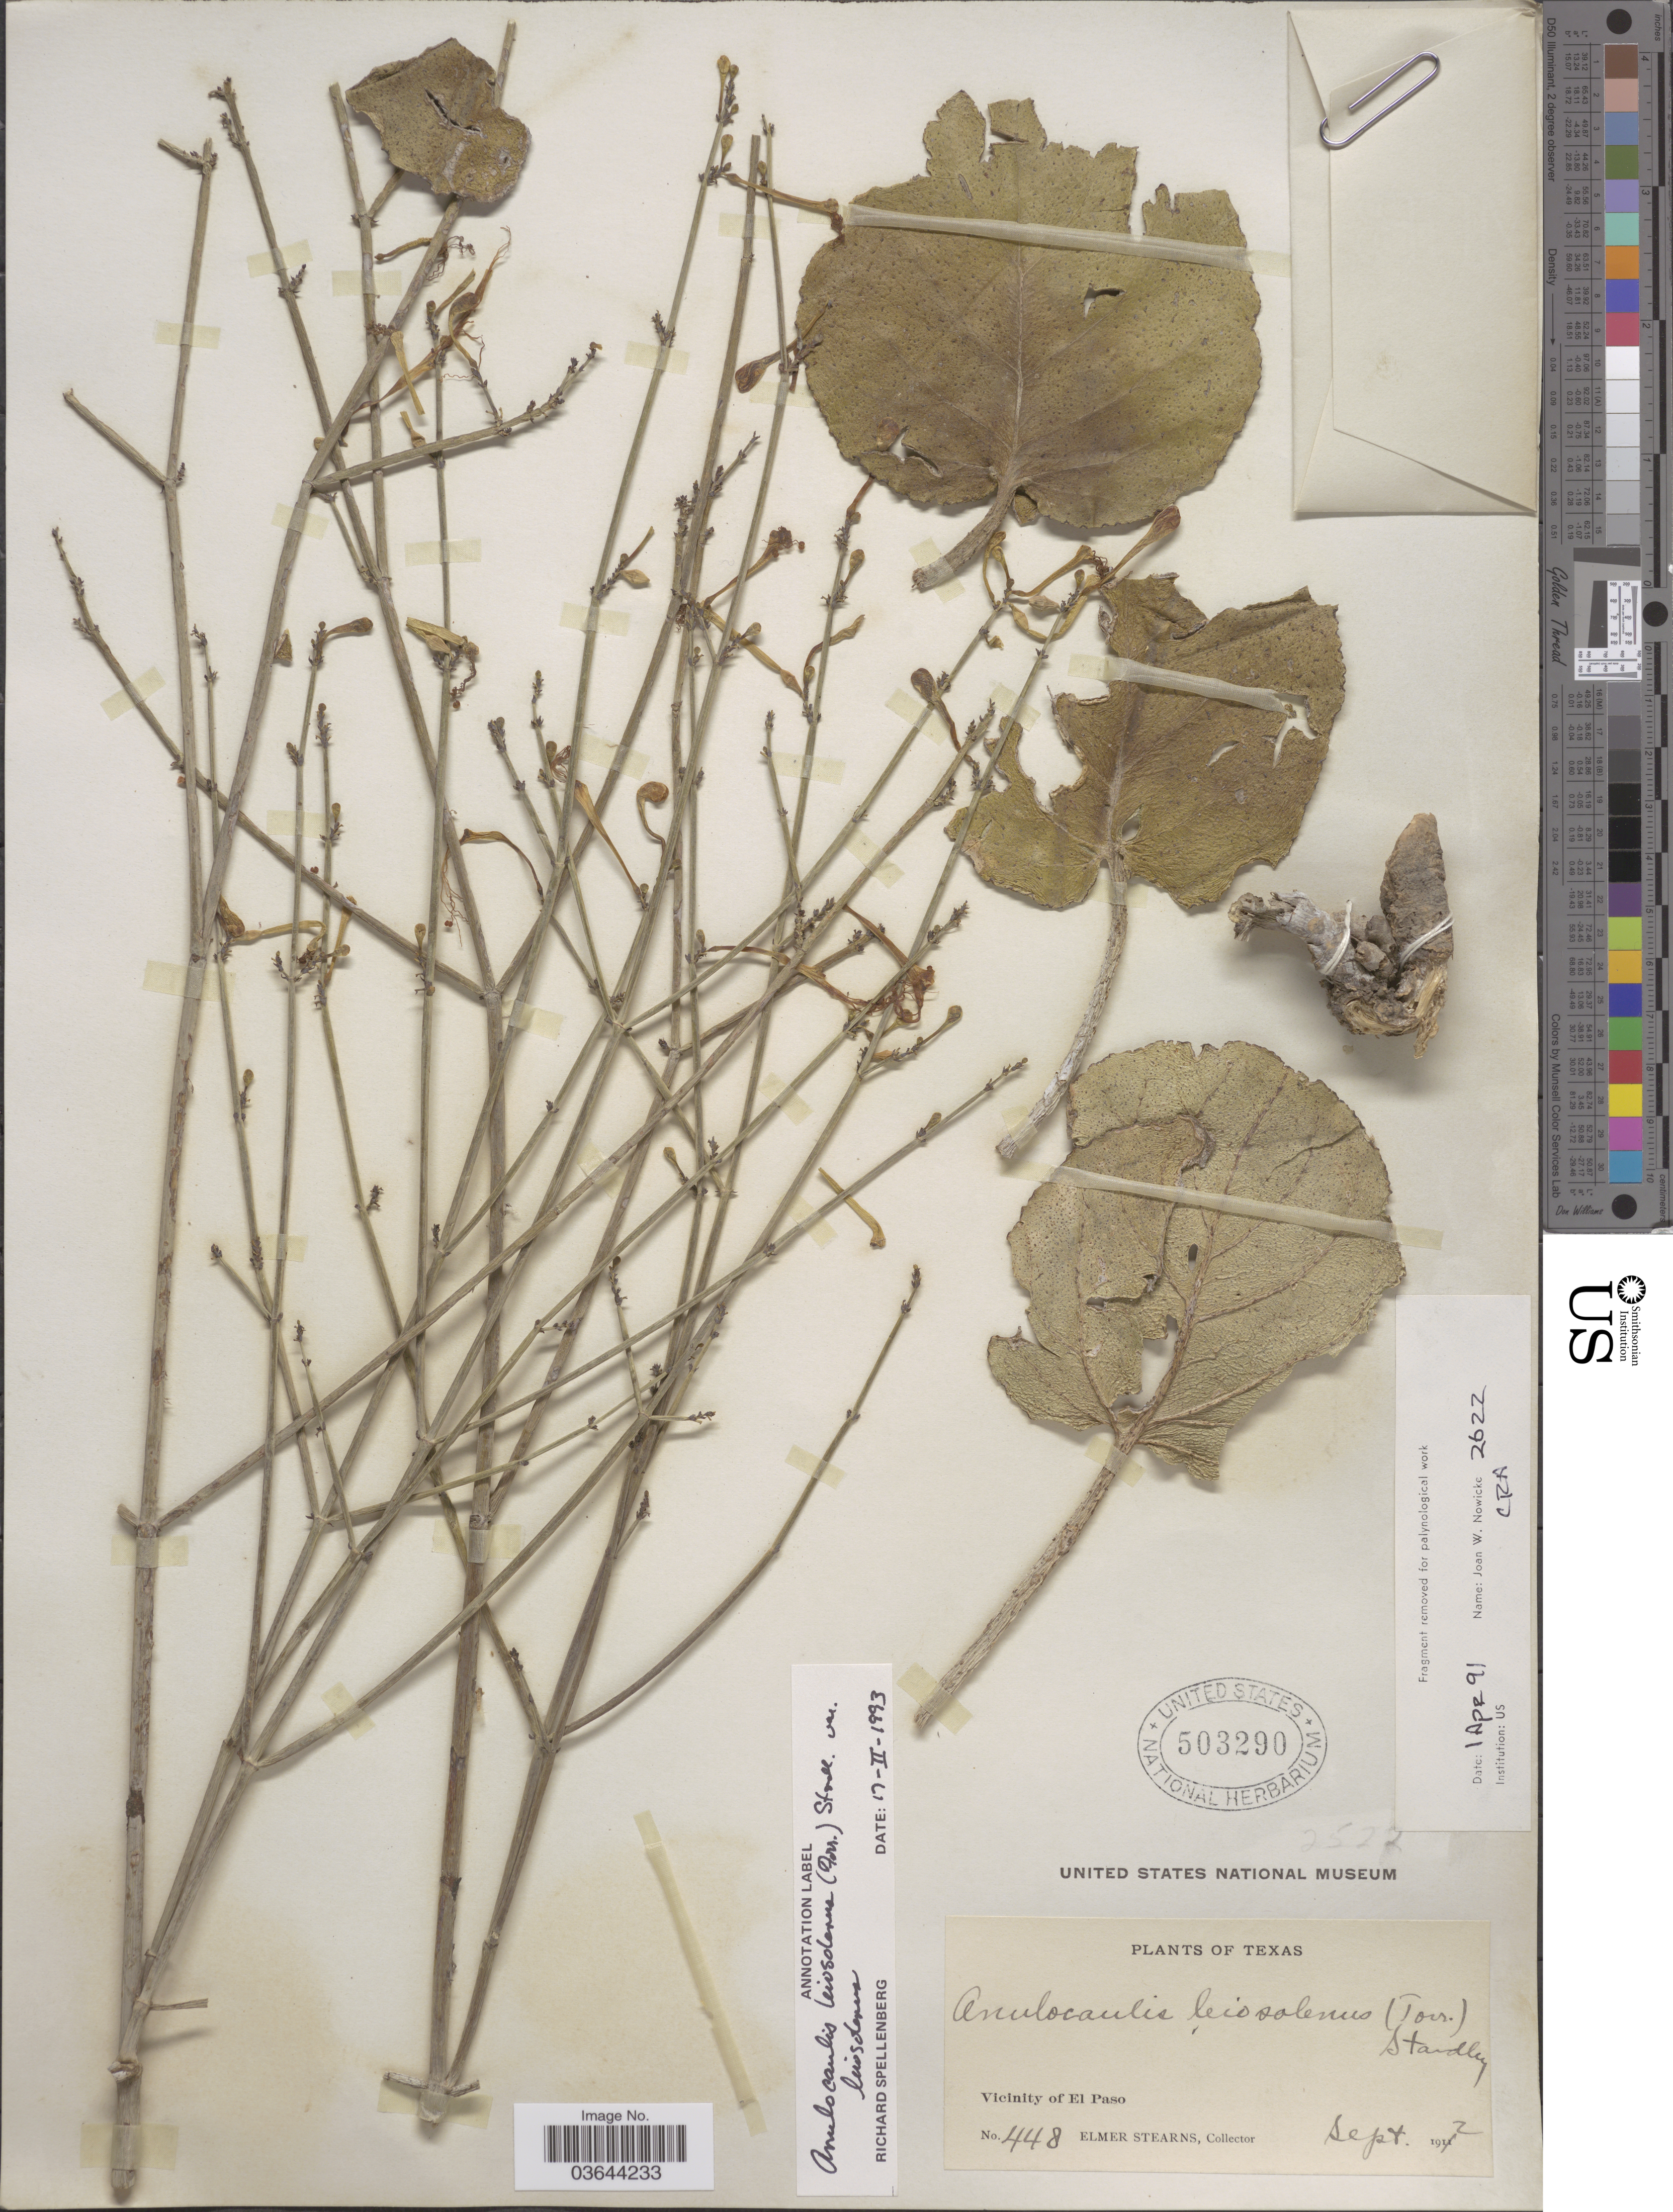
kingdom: Plantae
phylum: Tracheophyta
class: Magnoliopsida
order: Caryophyllales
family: Nyctaginaceae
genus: Anulocaulis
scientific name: Anulocaulis leiosolenus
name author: (Torr.) Standl.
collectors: E. Stearns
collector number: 448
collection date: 1912-09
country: United States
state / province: Texas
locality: Vicinity of El Paso.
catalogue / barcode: US 503290